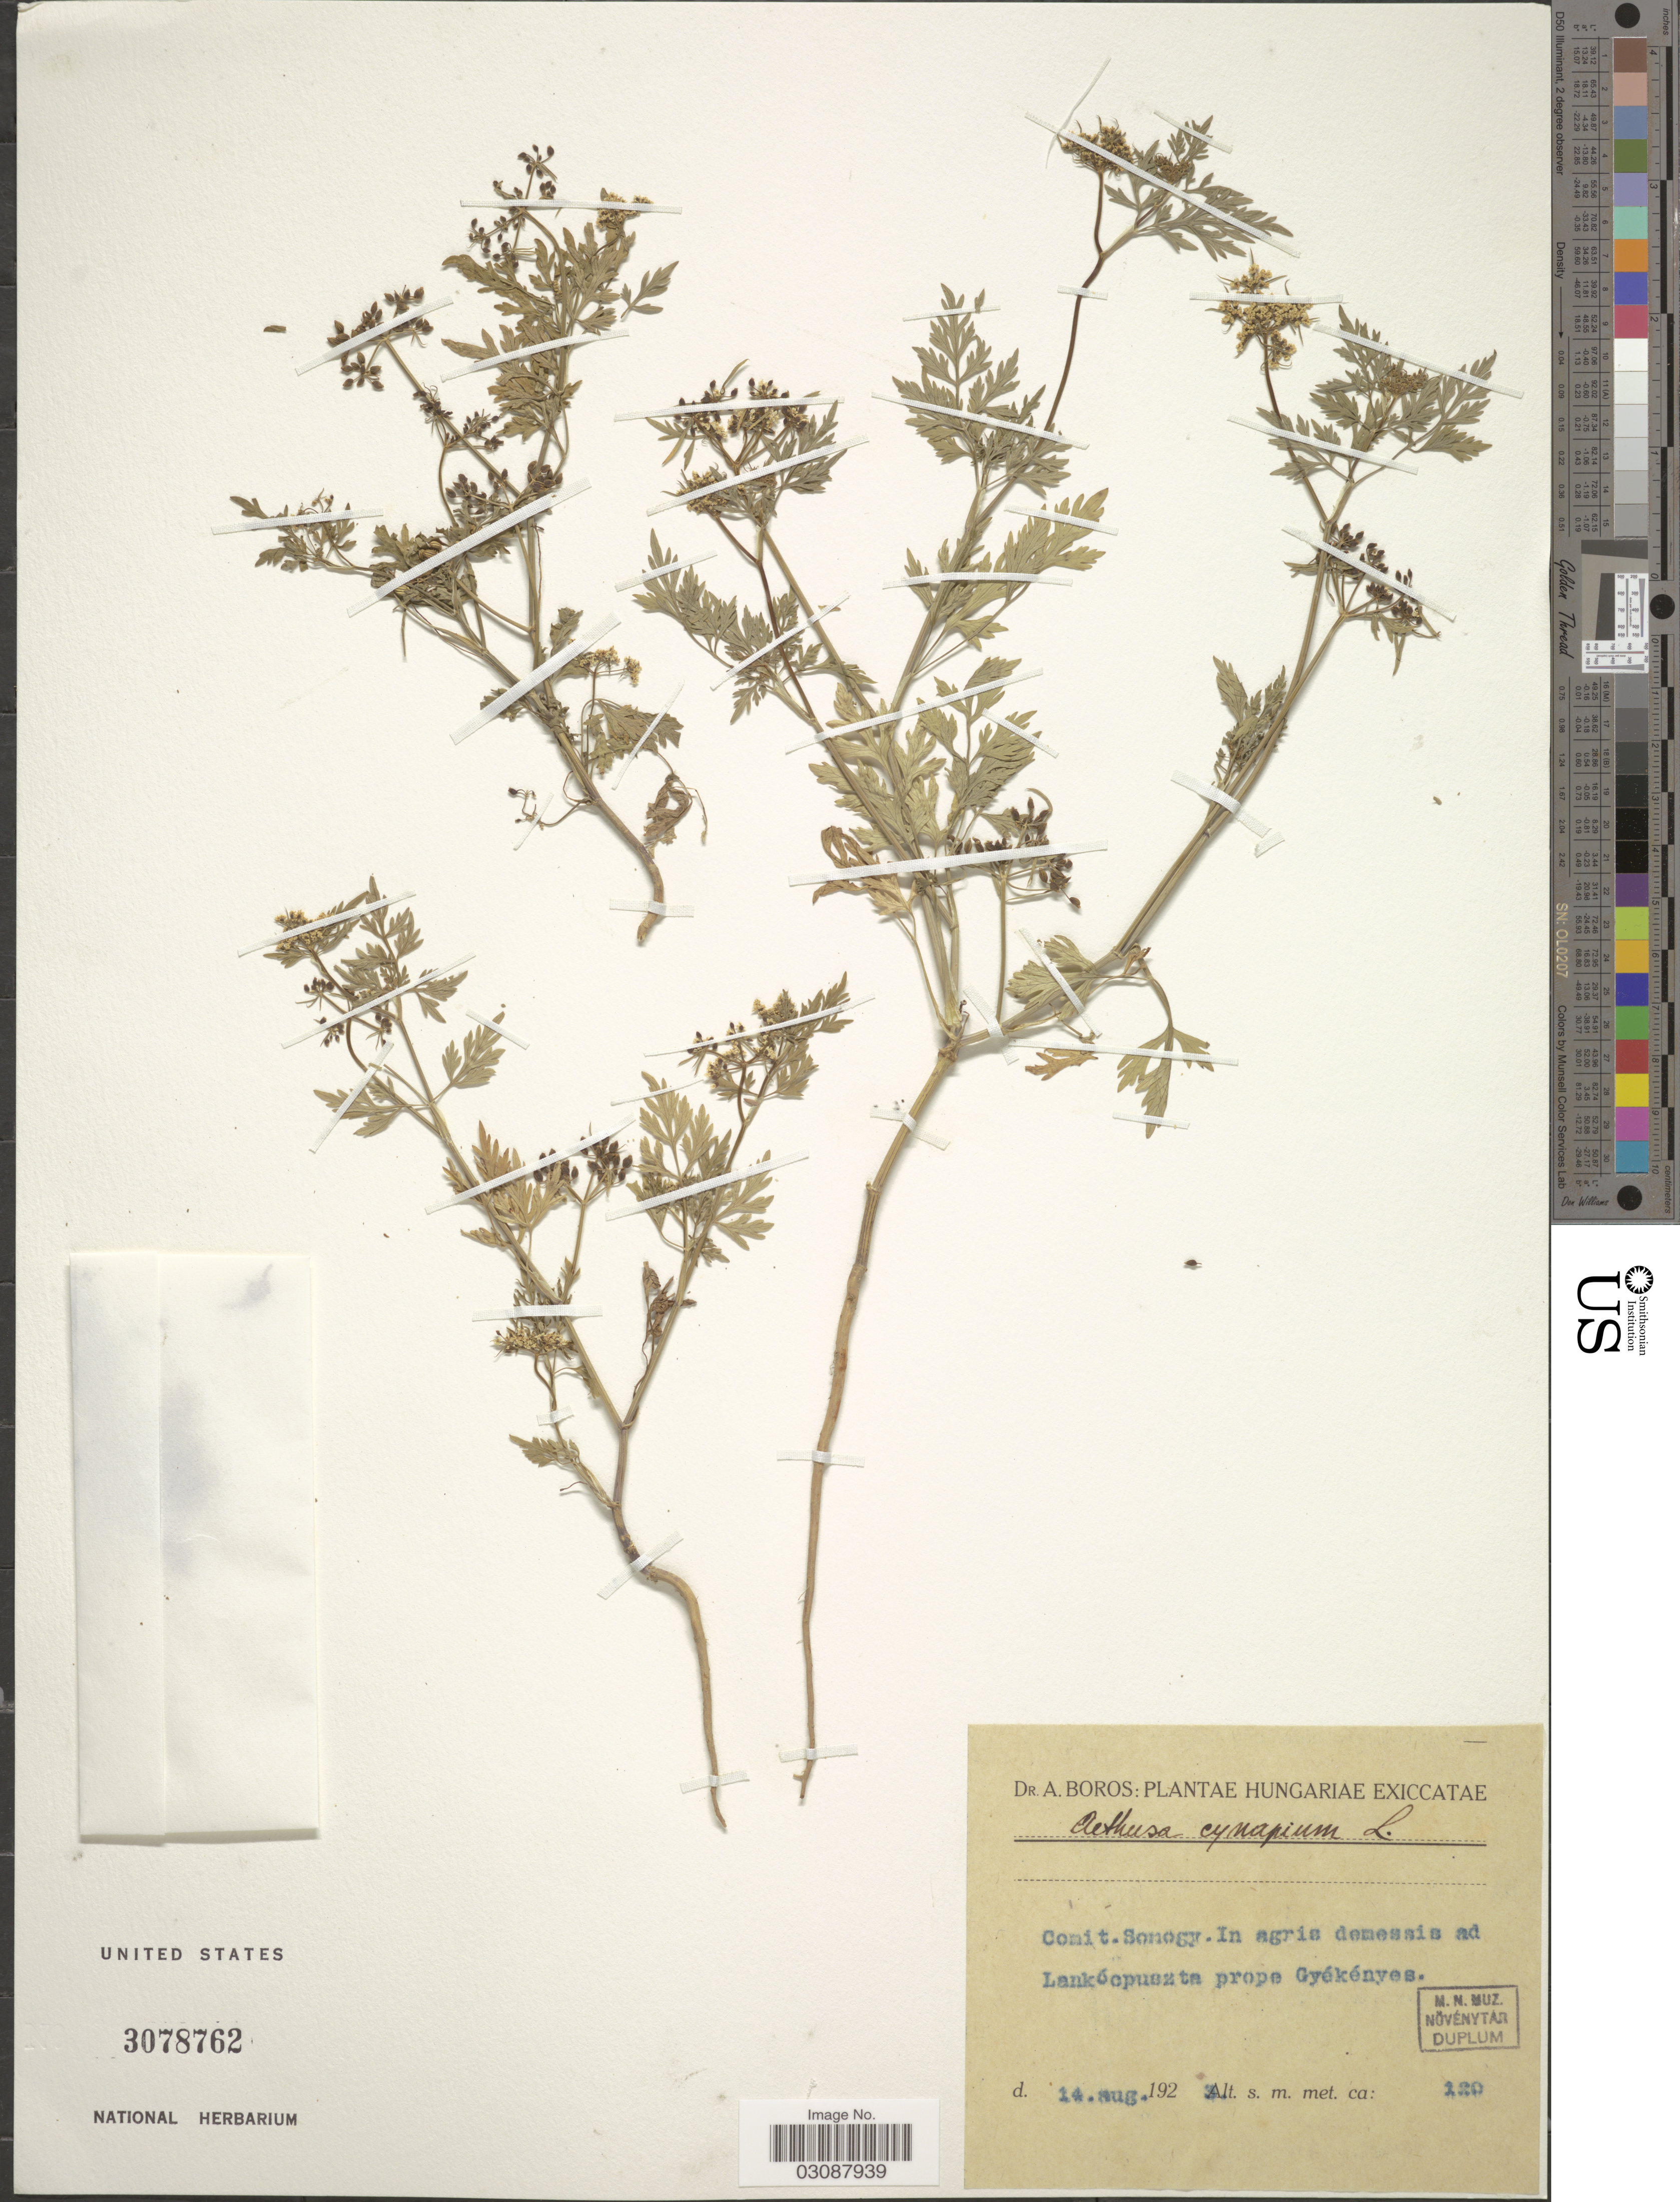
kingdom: Plantae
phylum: Tracheophyta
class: Magnoliopsida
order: Apiales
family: Apiaceae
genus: Aethusa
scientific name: Aethusa cynapium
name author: L.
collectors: Á. Boros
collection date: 1923-08-14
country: Hungary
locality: Hungariae. Comit. Somogy. In agris demessis ad Lankócpuezta prope Gyékényes.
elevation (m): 120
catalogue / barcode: US 3078762